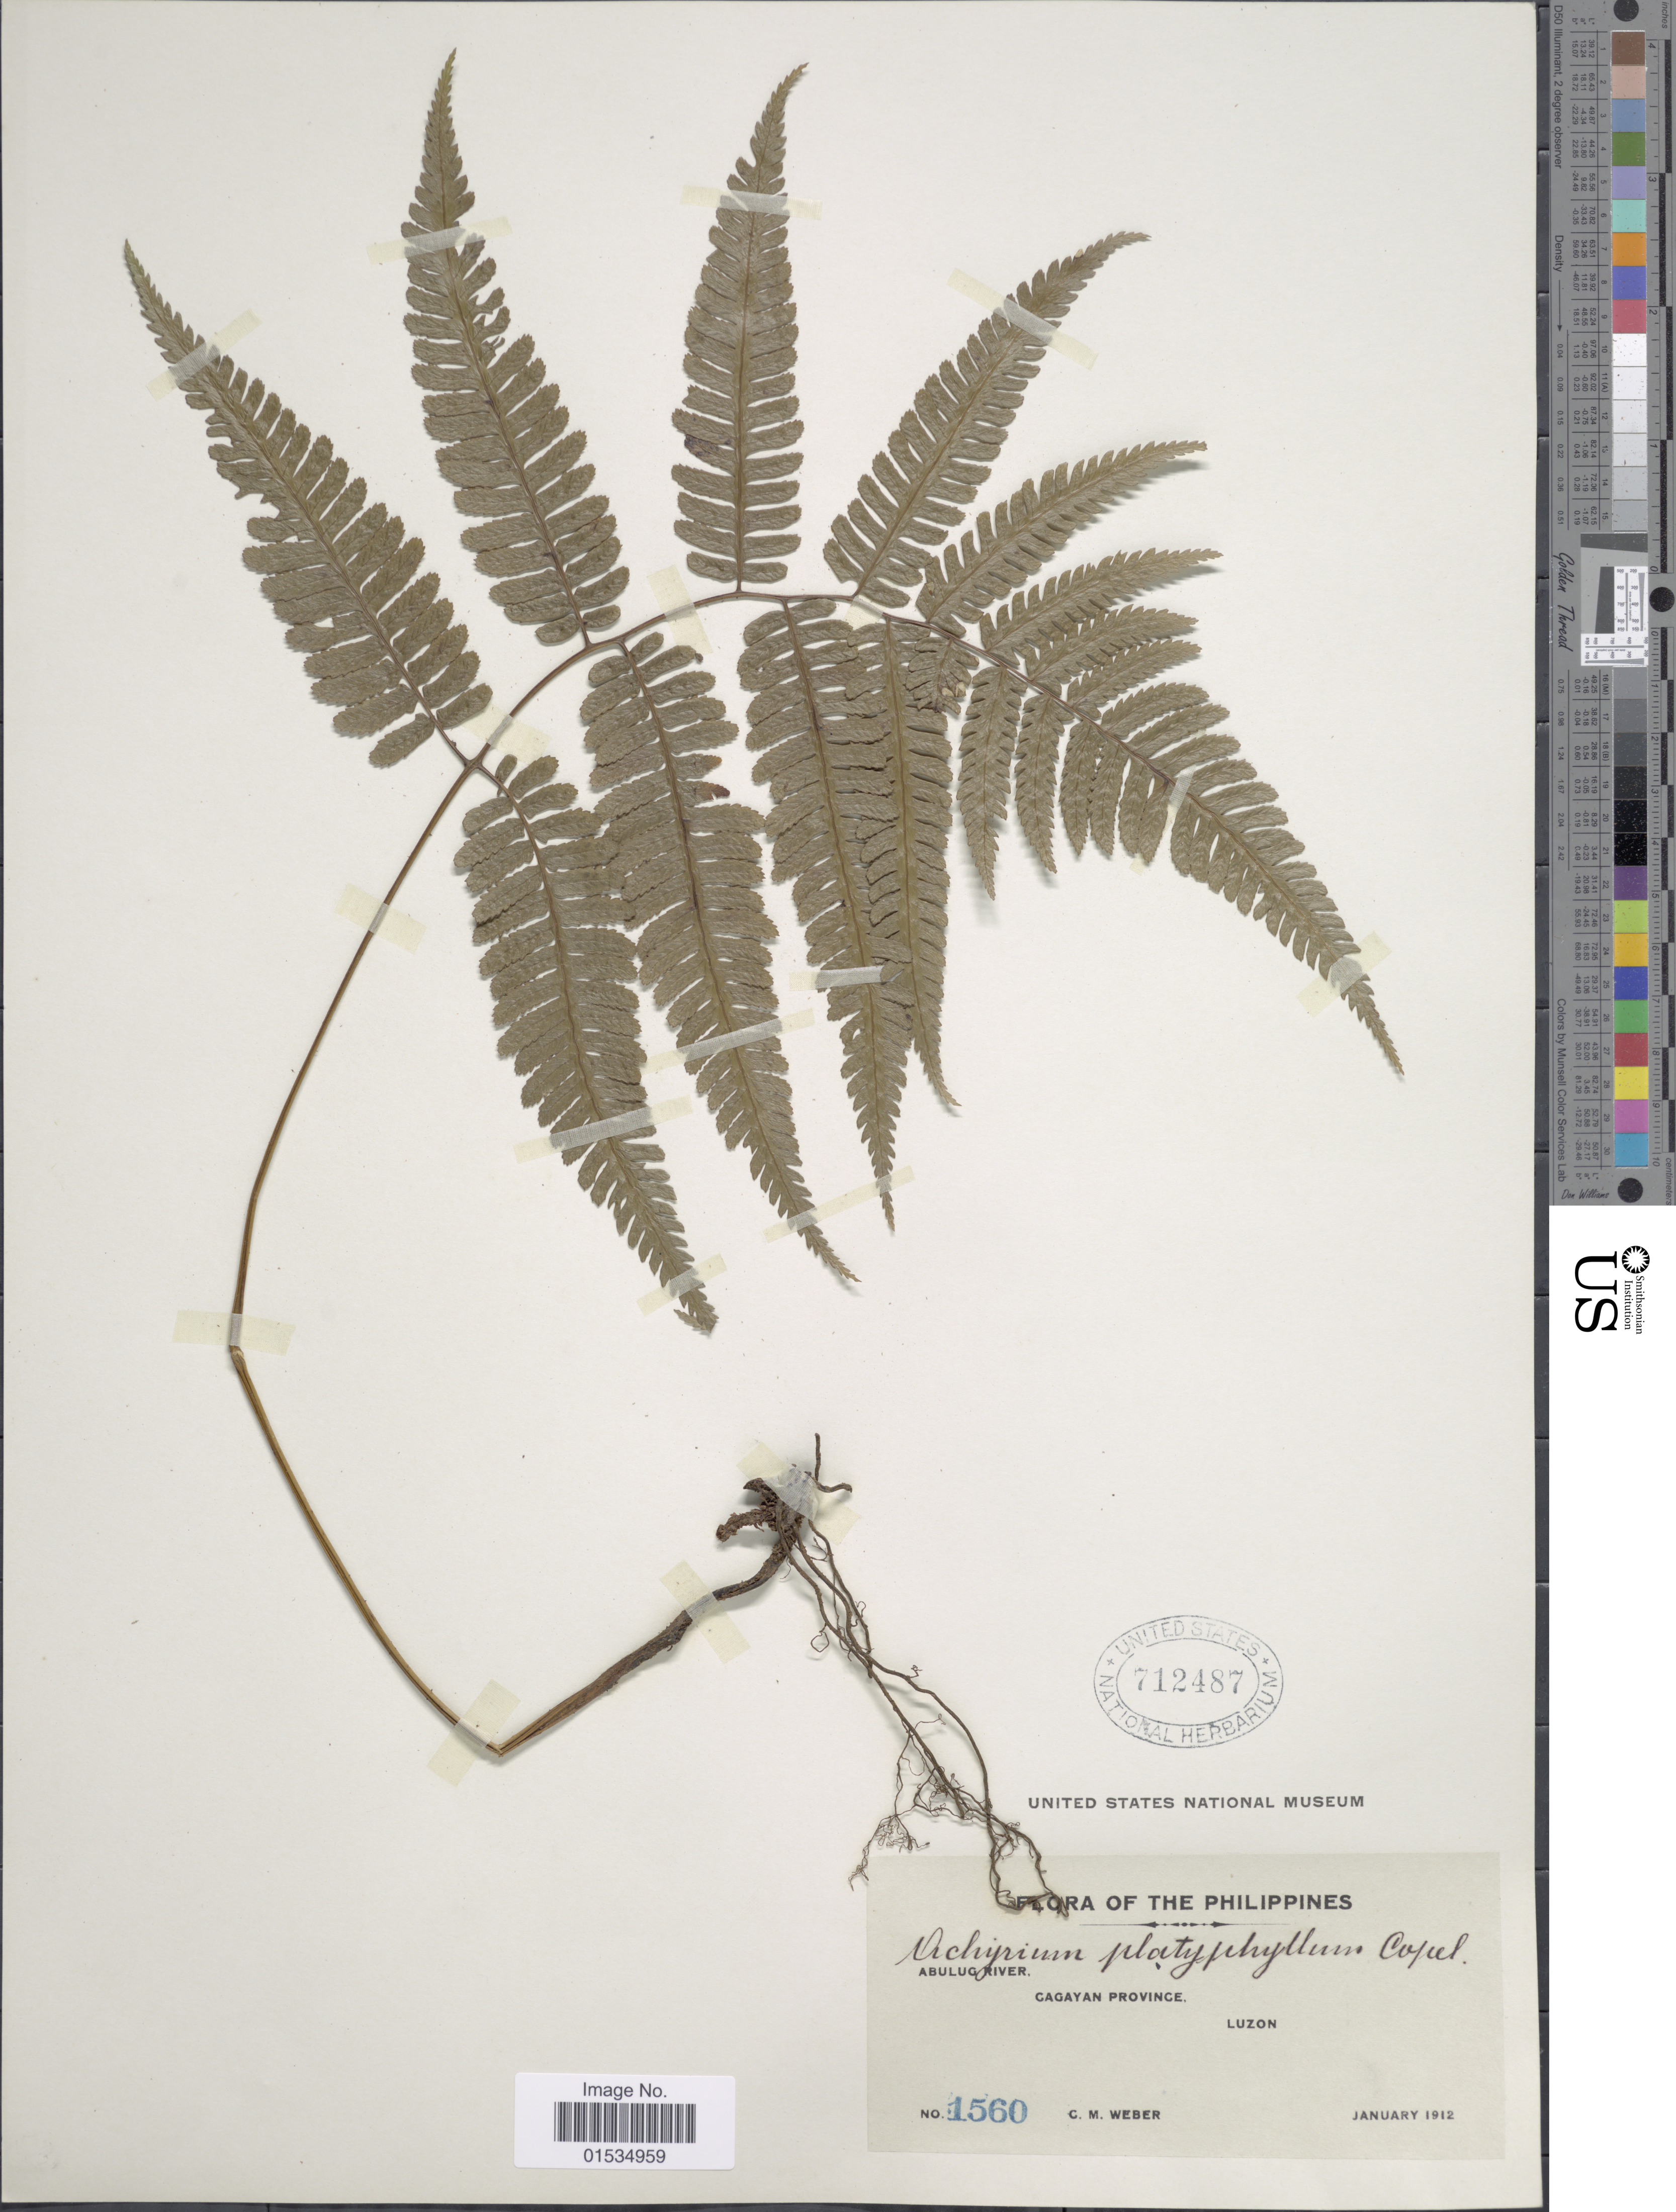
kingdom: Plantae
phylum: Tracheophyta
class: Polypodiopsida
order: Polypodiales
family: Athyriaceae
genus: Diplazium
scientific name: Diplazium griffithii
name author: (T. Moore) Diels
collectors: C. M. Weber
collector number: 1560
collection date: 1912-01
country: Philippines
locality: Abulug River, Cagayan Province, Luzon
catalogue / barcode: US 712487